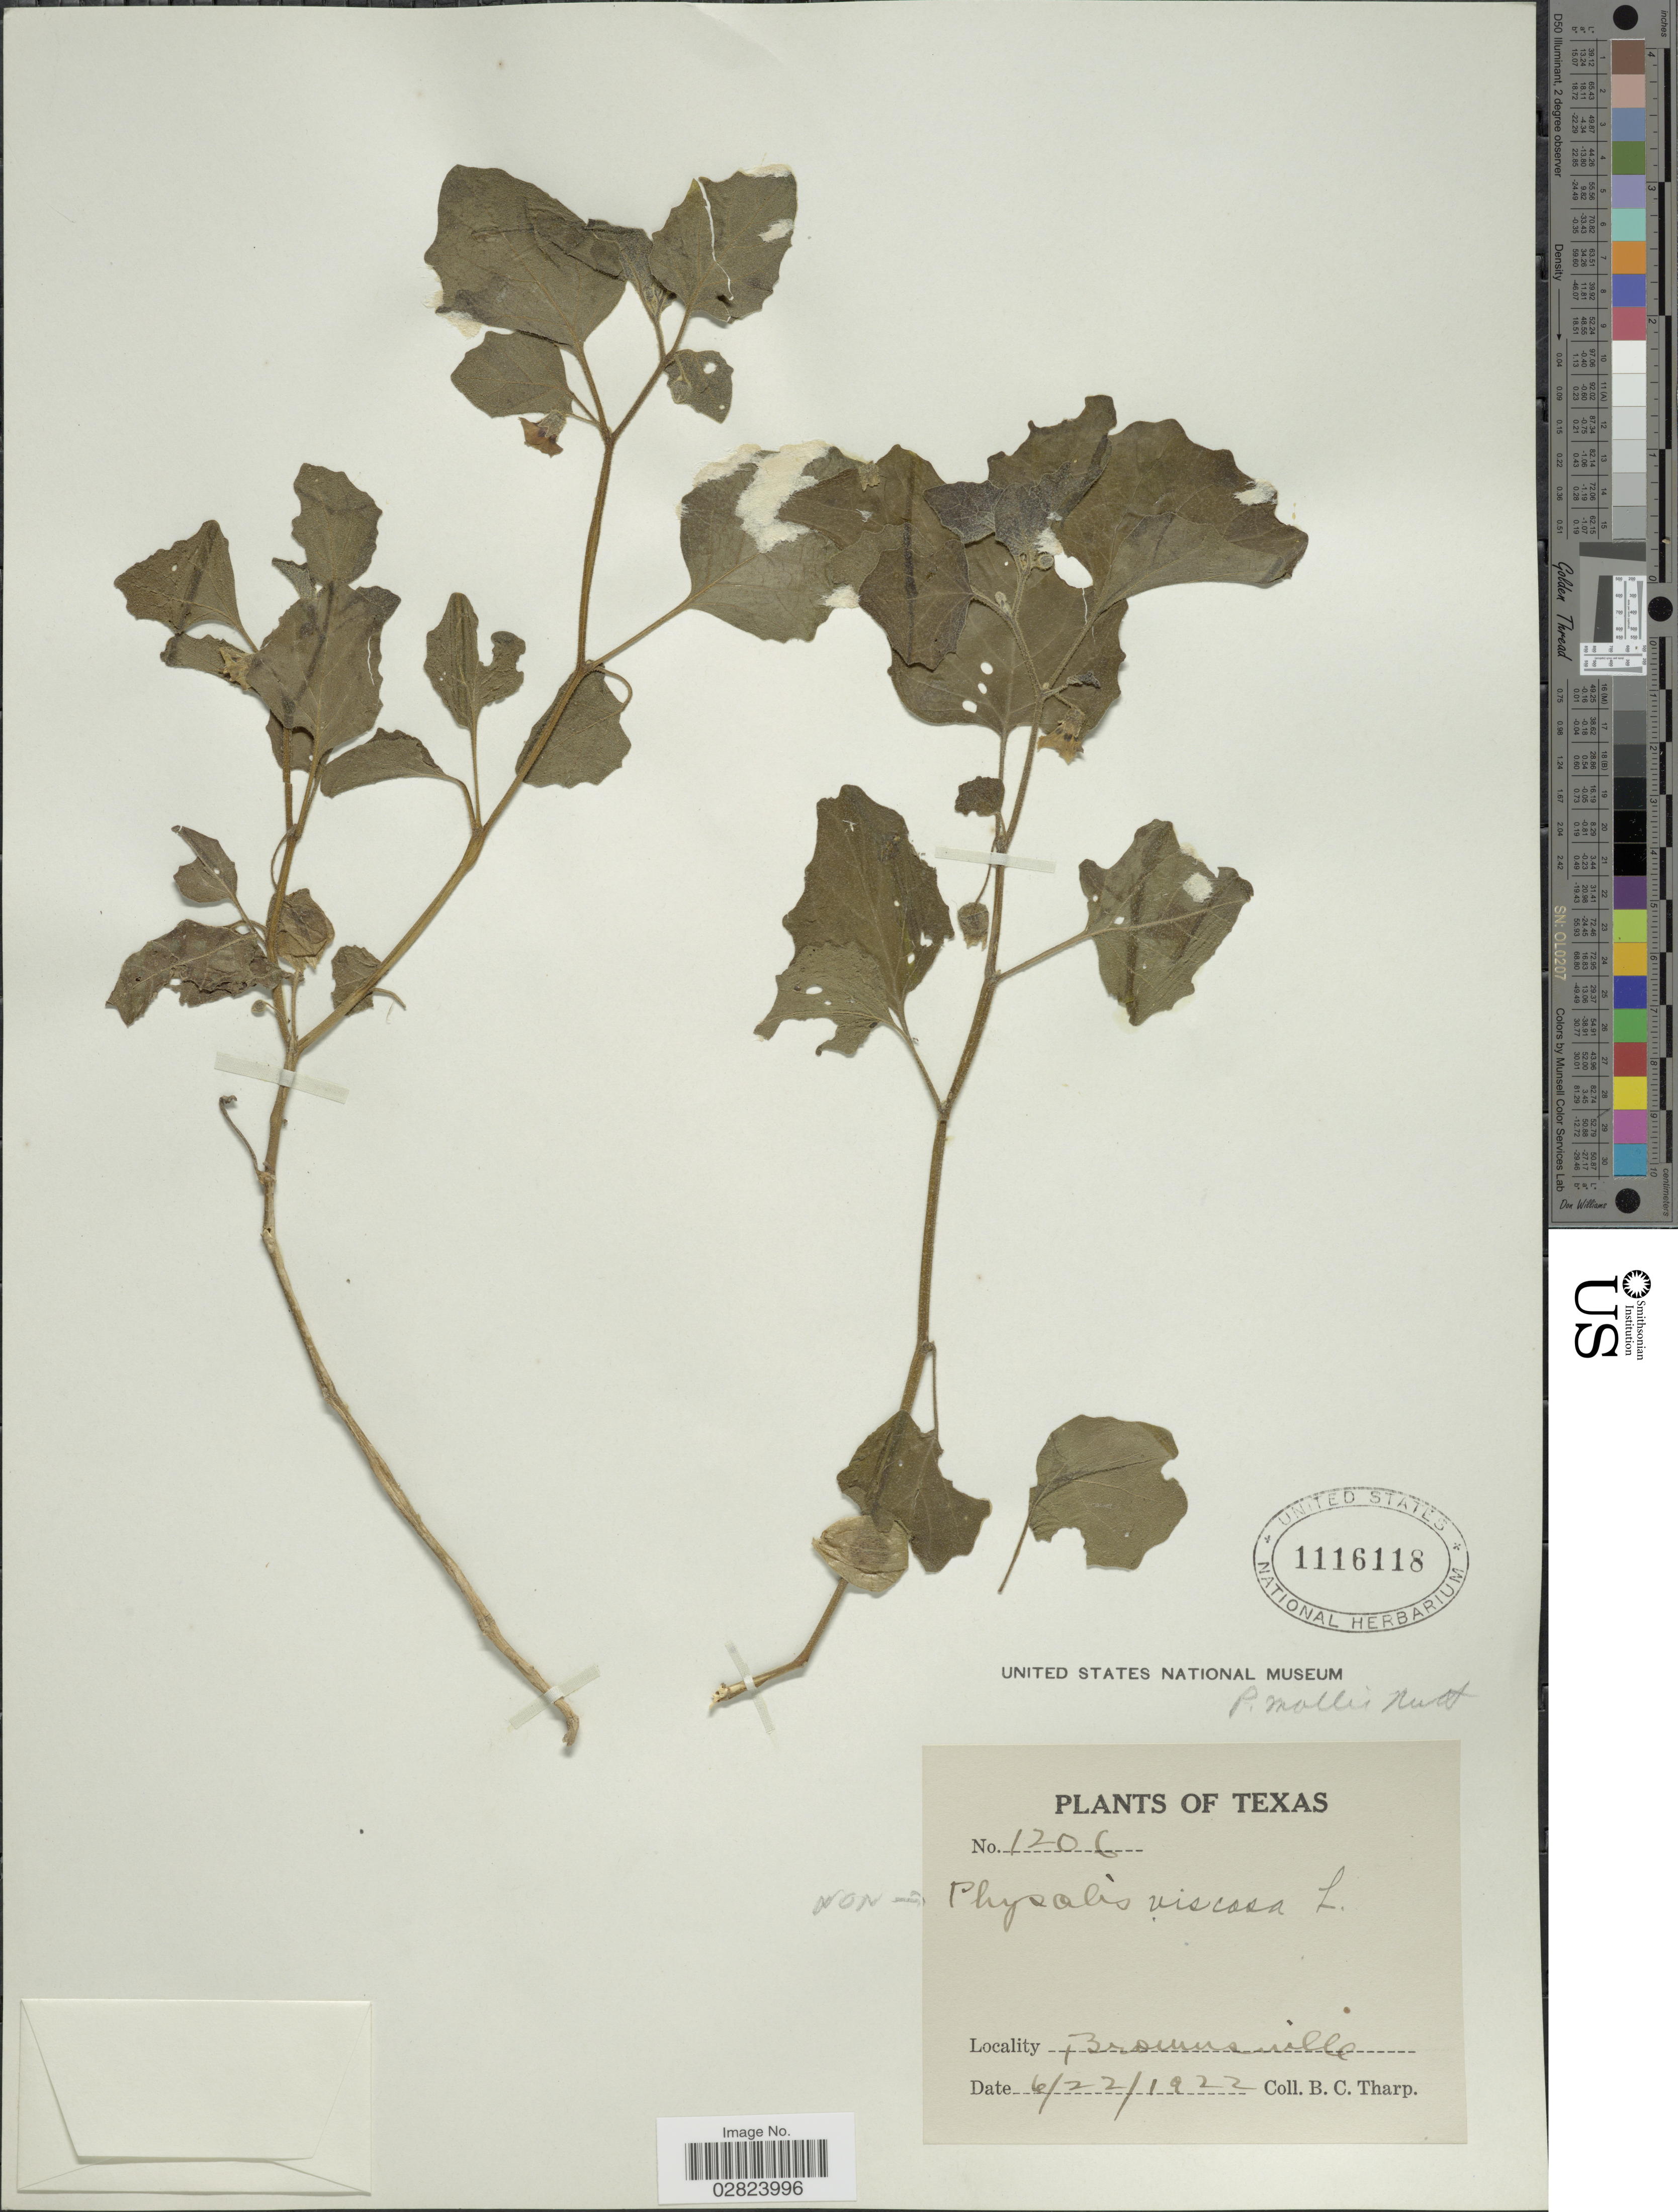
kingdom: Plantae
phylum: Tracheophyta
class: Magnoliopsida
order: Solanales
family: Solanaceae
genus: Physalis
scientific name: Physalis mollis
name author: Nutt.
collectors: B. C. Tharp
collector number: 1206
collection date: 1922-06-22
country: United States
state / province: Texas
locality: Brownsville.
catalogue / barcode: US 1116118